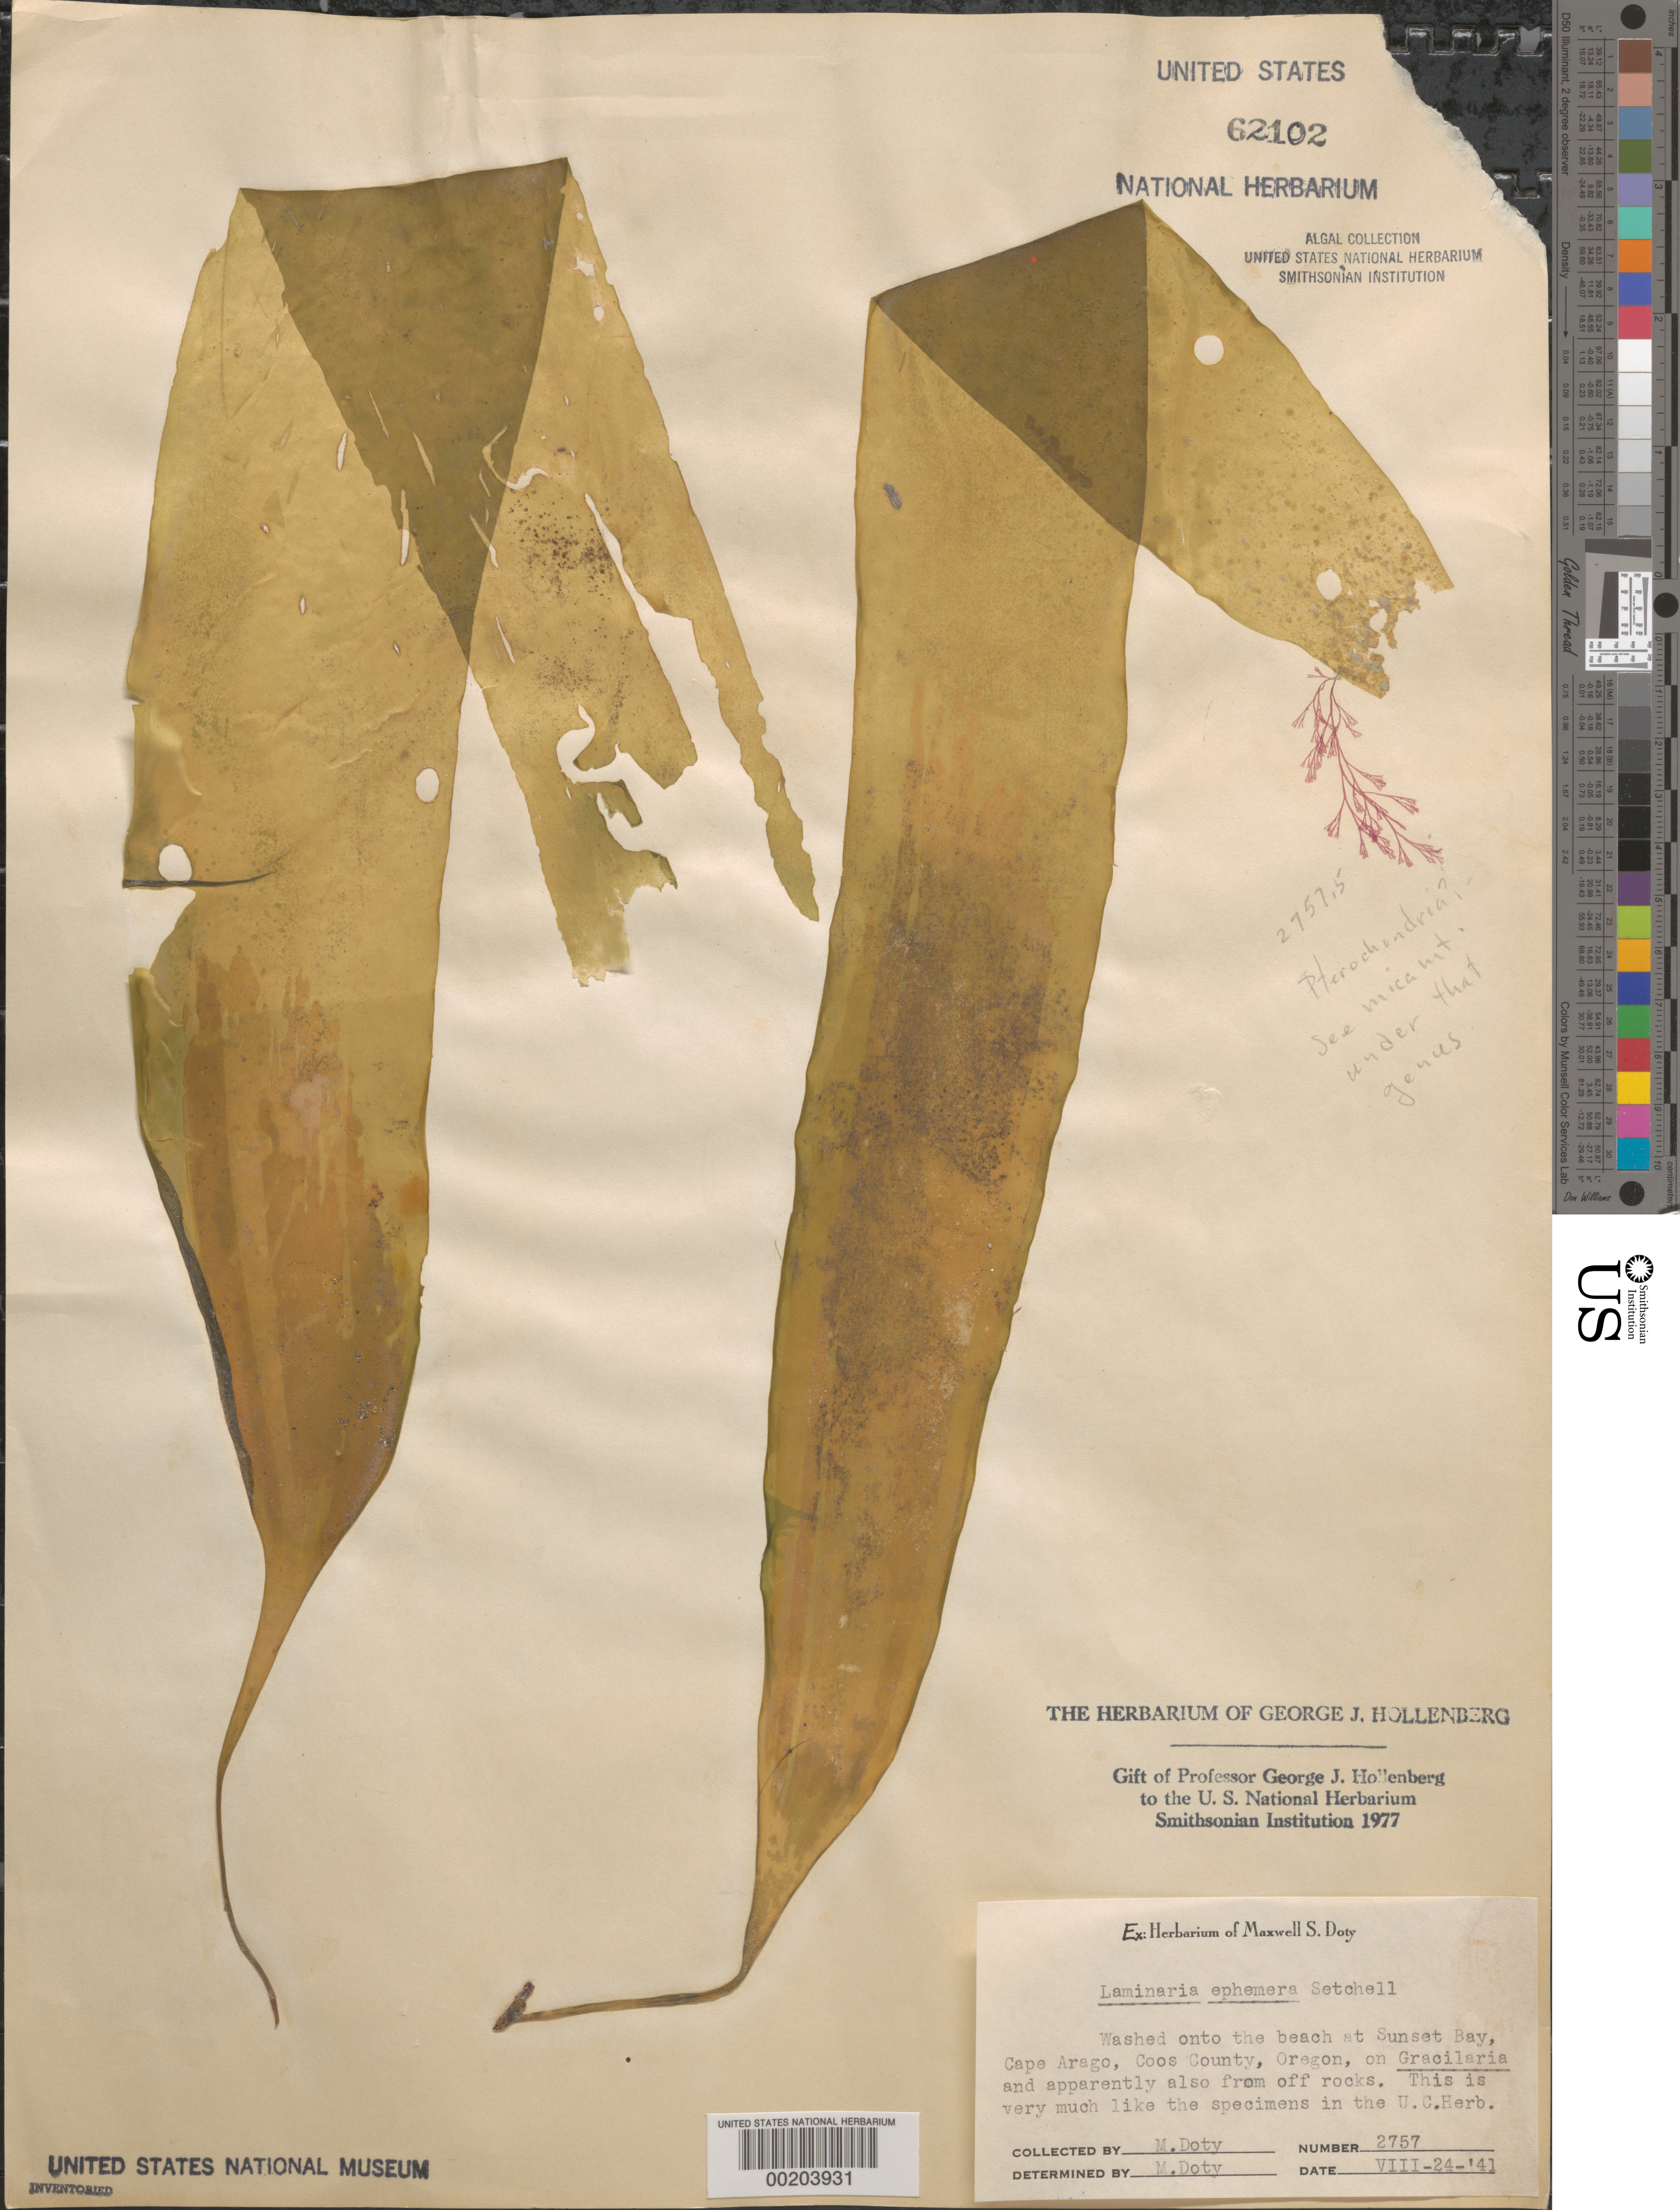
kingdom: Chromista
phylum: Ochrophyta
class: Phaeophyceae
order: Laminariales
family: Laminariaceae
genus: Laminaria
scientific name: Laminaria ephemera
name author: Setch.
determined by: Doty, M. S.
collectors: M. S. Doty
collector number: MSD 2757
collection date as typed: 24 Aug 1941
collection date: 1941-08-24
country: United States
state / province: Oregon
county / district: Coos County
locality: Sunset Bay, Cape Arago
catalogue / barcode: US 62102